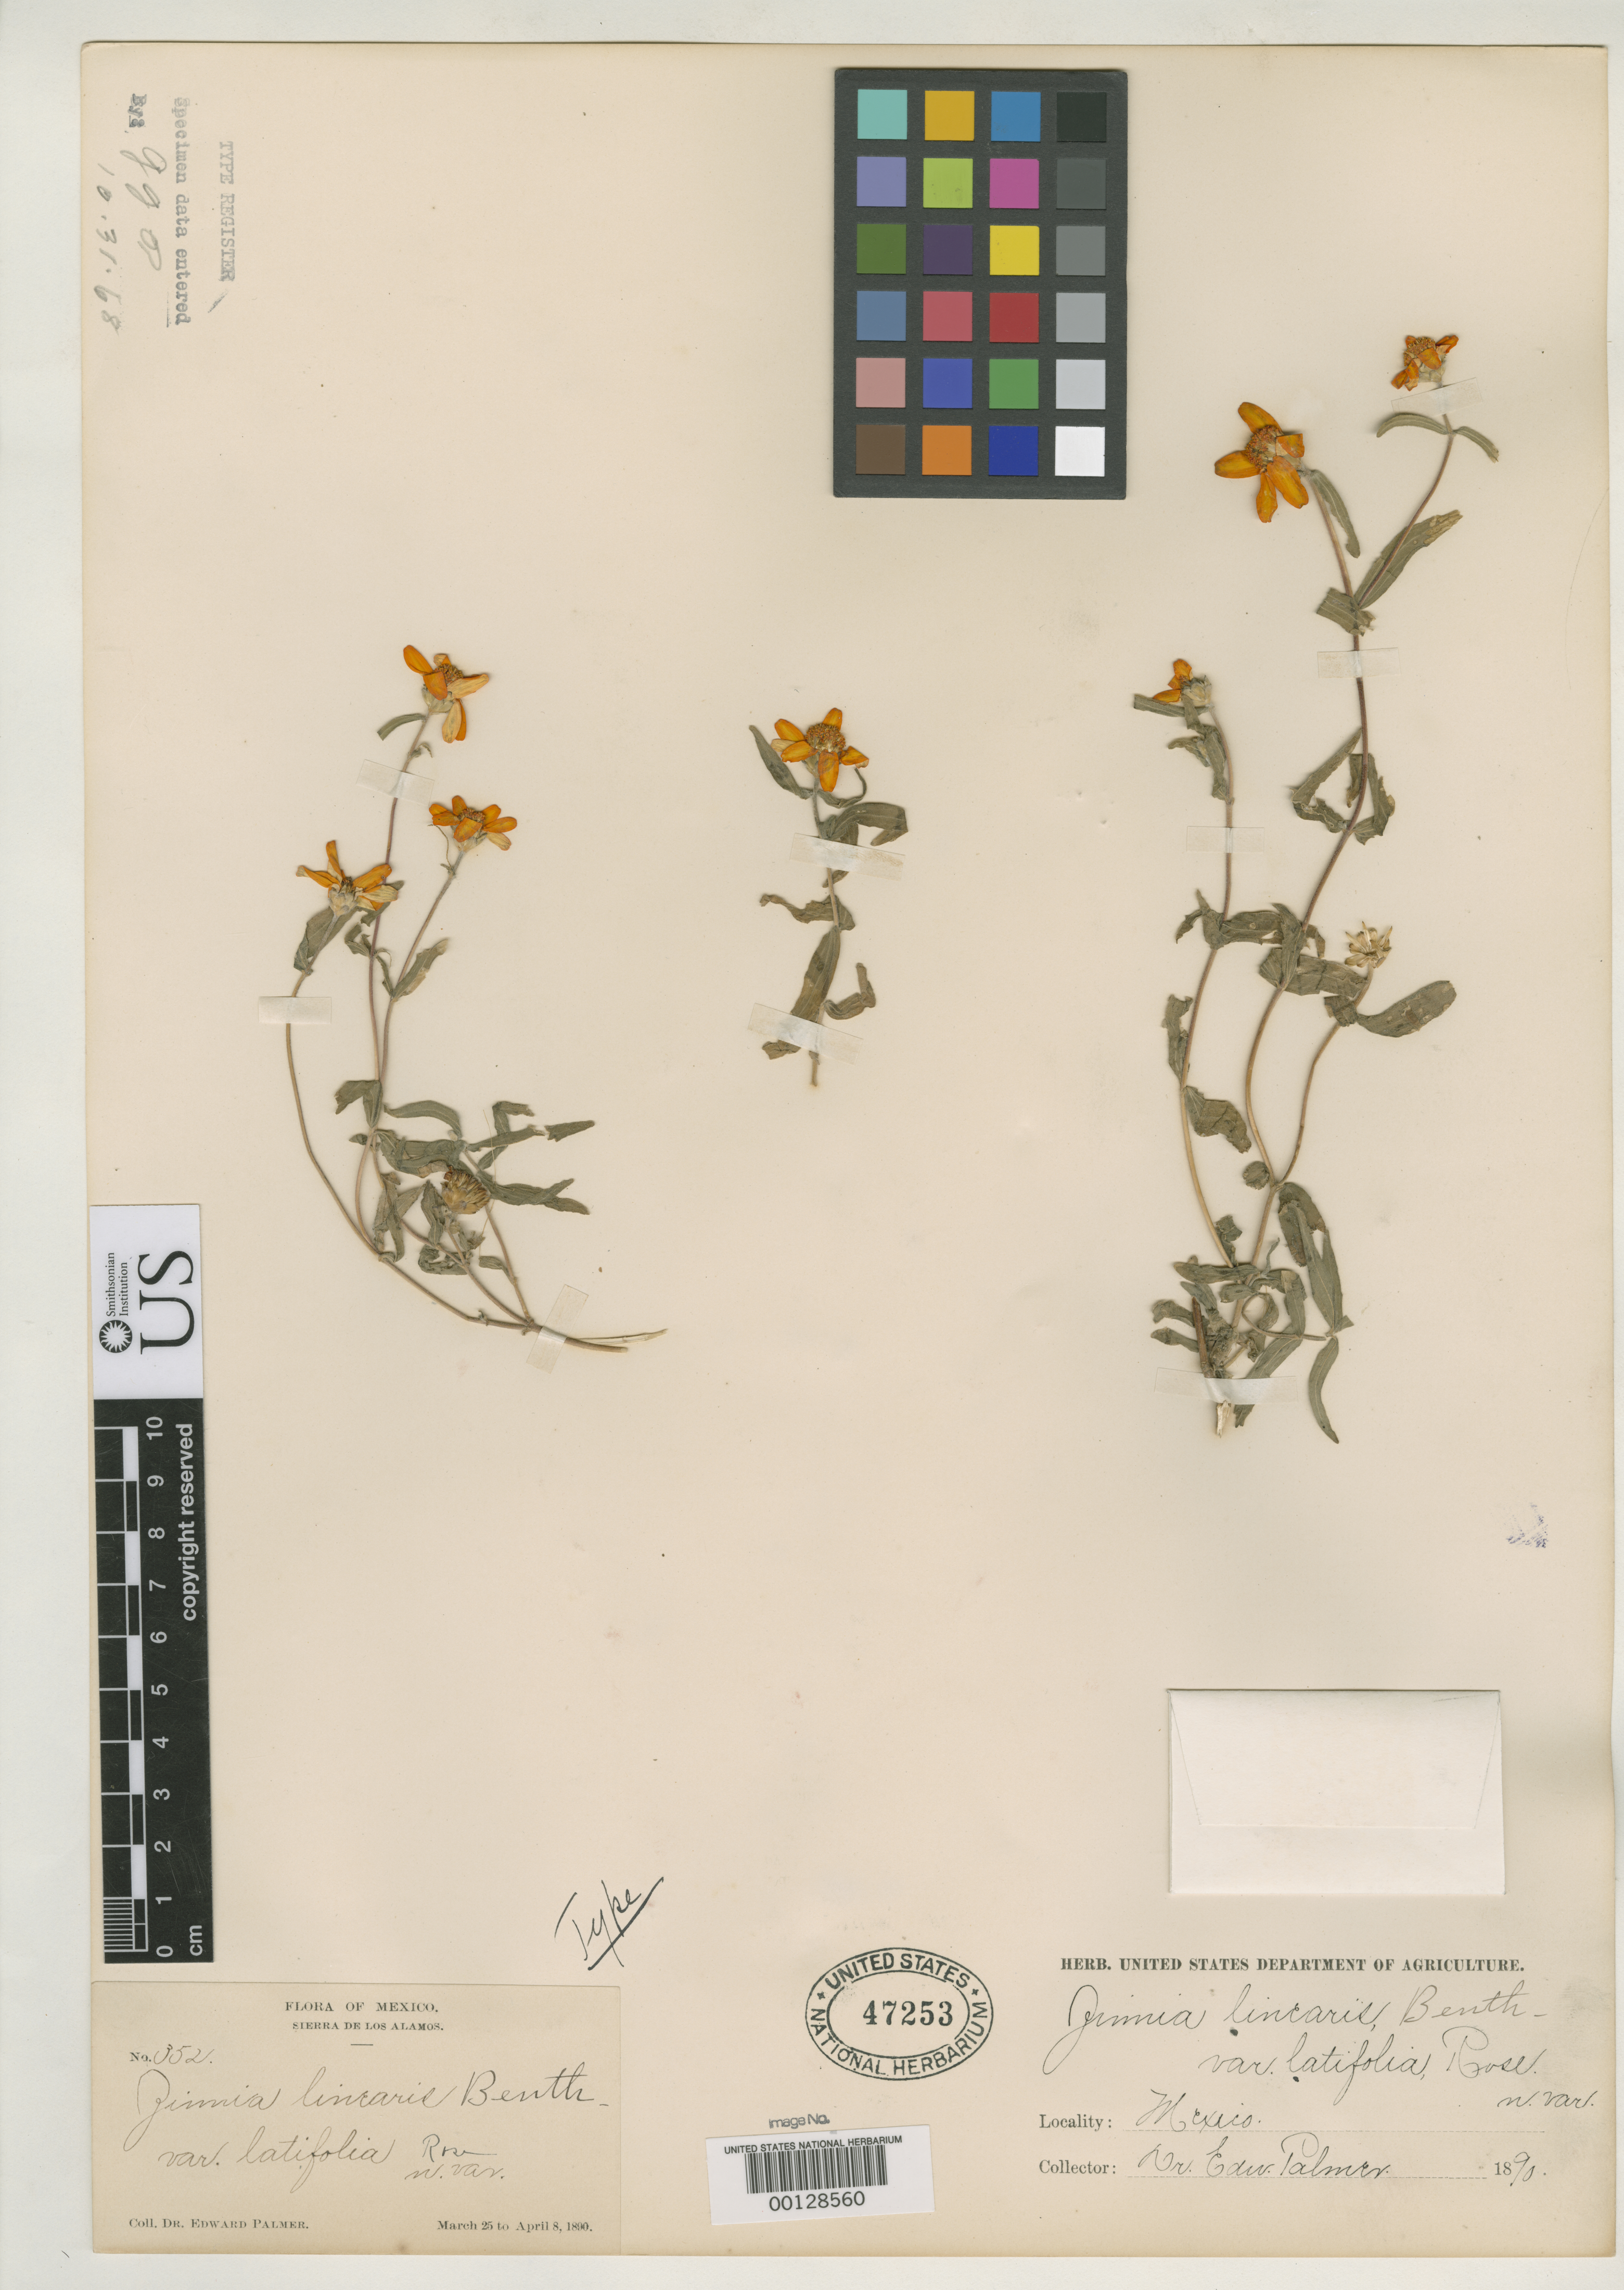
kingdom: Plantae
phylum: Tracheophyta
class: Magnoliopsida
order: Asterales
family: Asteraceae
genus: Zinnia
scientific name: Zinnia linearis var. latifolia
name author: Rose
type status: Holotype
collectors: E. Palmer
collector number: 352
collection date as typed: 26 Mar 1890 to 08 Apr 1890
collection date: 1890-03-26/1890-04-08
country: Mexico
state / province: Sonora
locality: Sierra de Los Alamos.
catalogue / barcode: US 47253